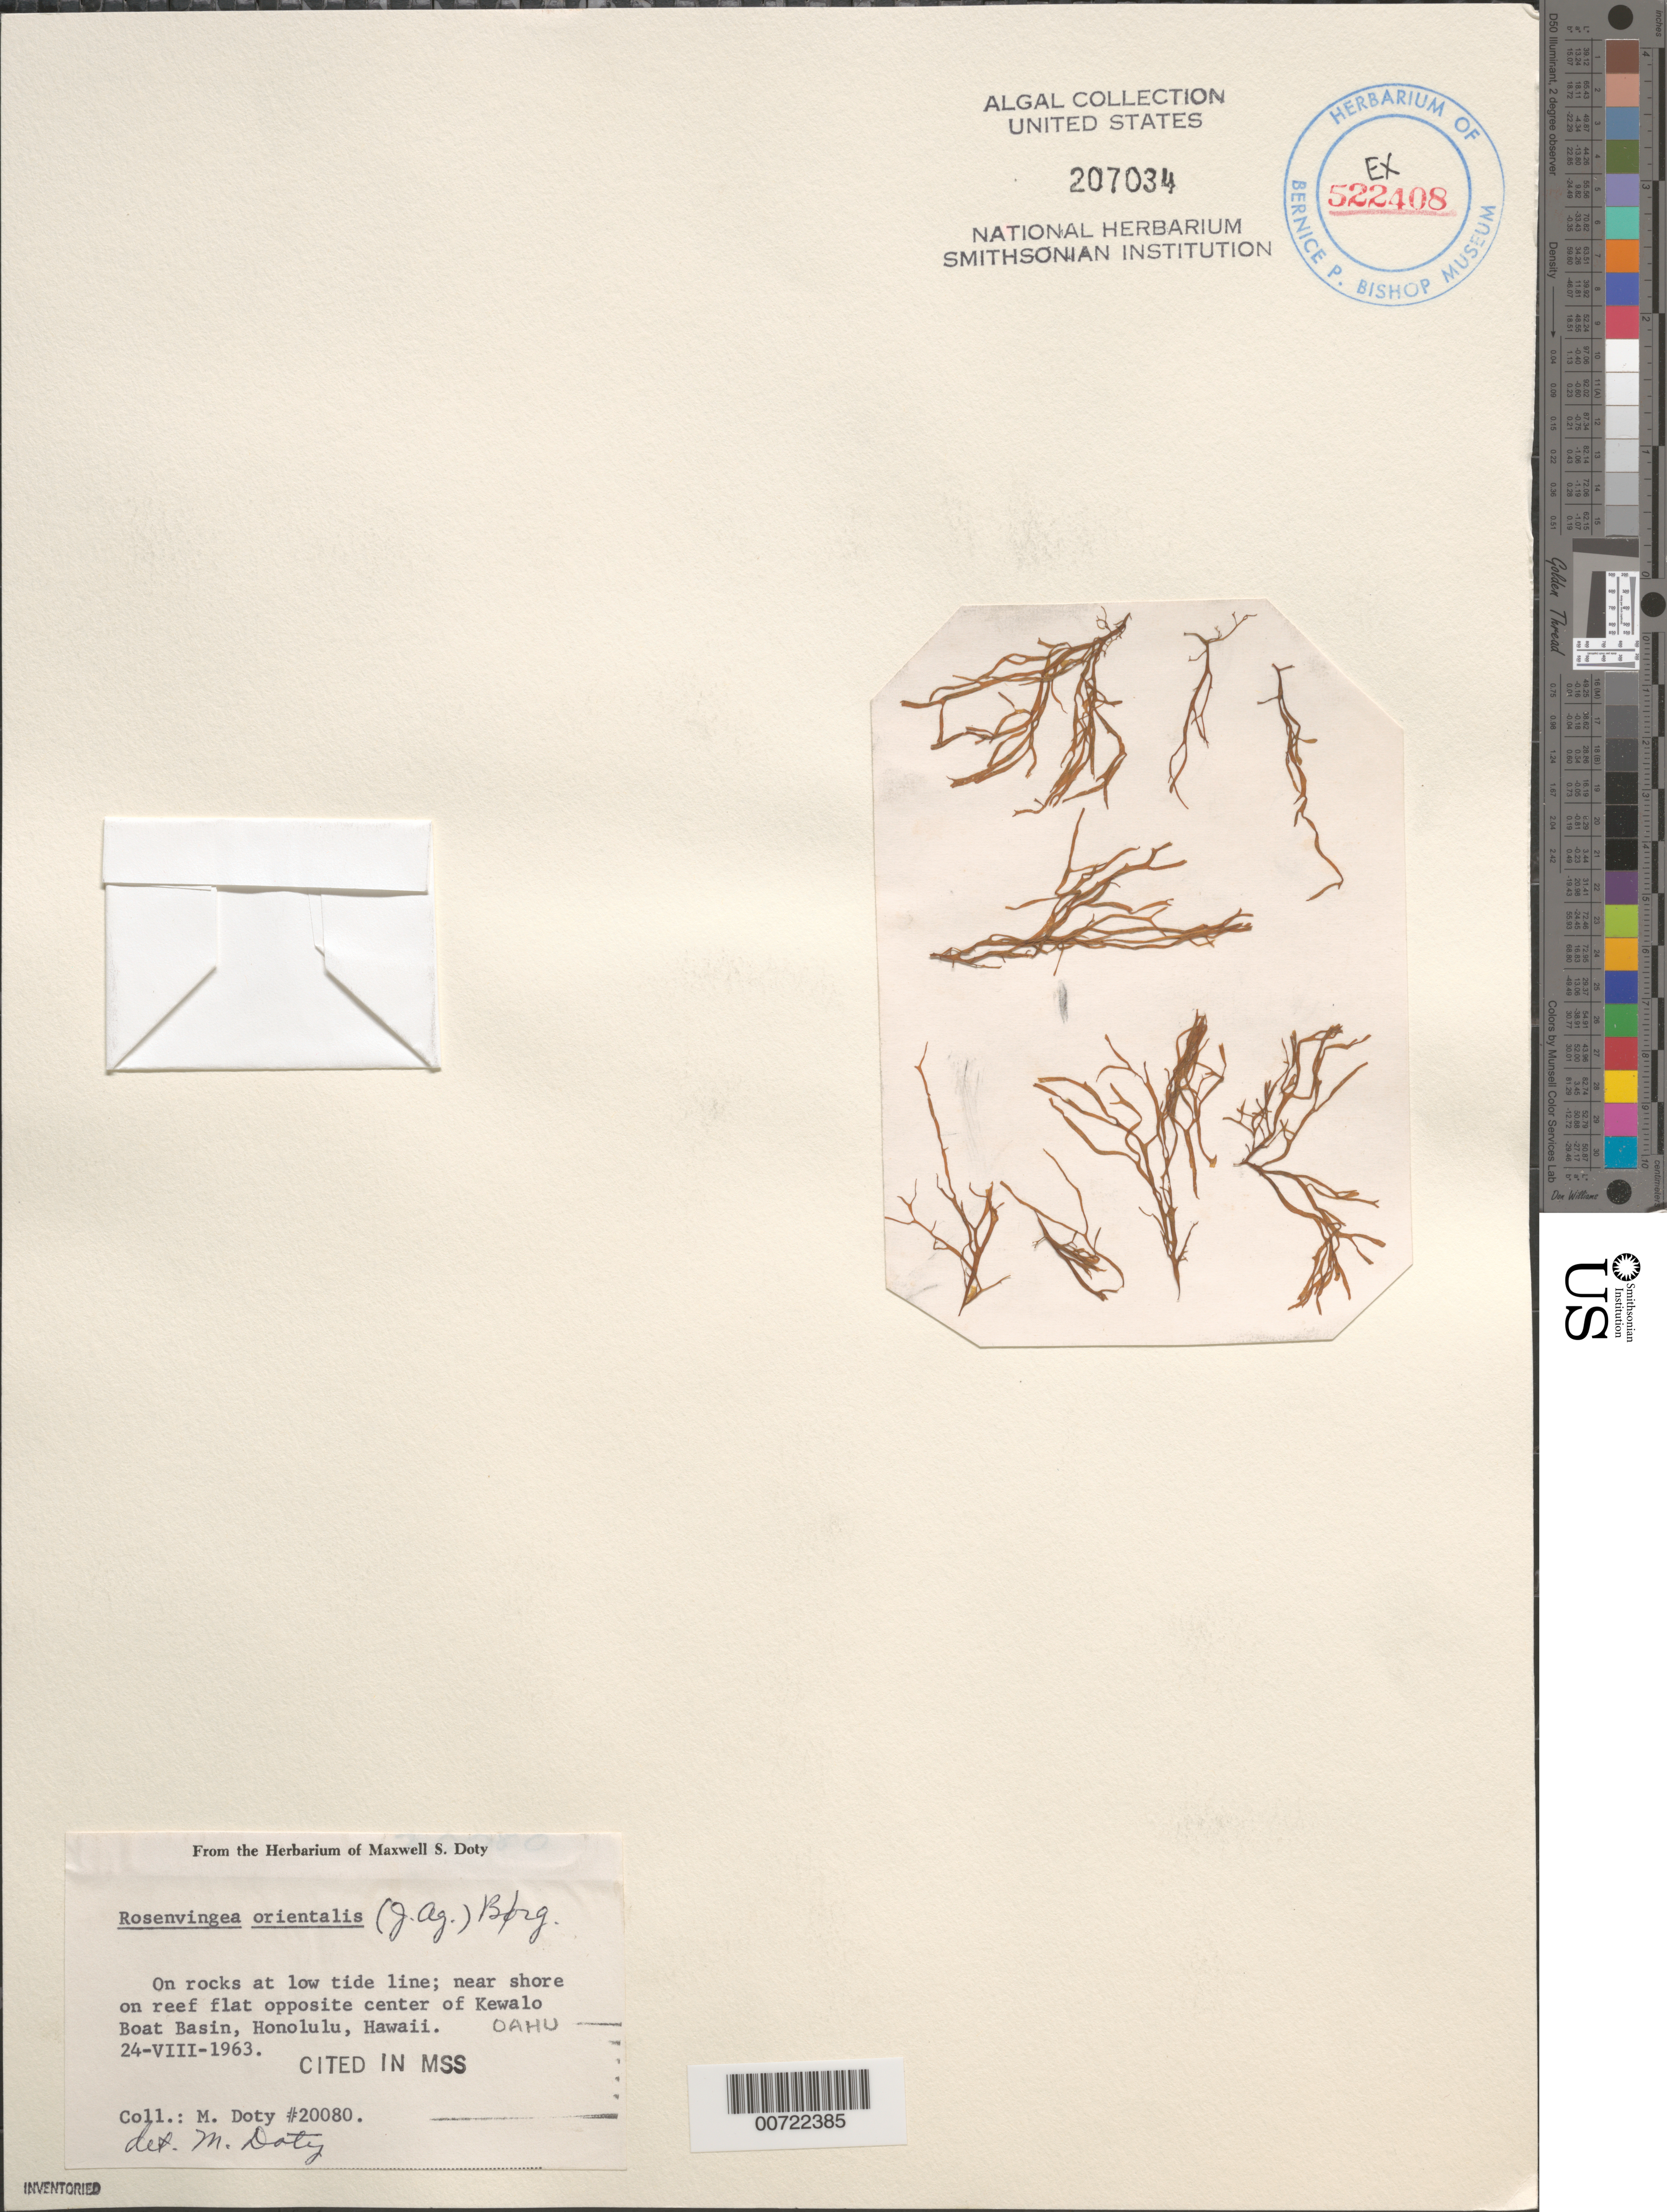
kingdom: Chromista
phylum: Ochrophyta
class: Phaeophyceae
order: Scytosiphonales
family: Scytosiphonaceae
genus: Rosenvingea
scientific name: Rosenvingea orientalis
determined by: Doty, M. S.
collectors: M. S. Doty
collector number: MSD 20080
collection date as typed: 24 Aug 1963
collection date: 1963-08-24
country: United States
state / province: Hawaii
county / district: Honolulu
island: Oahu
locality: Honolulu, Kewalo Boat Basin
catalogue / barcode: US 207034